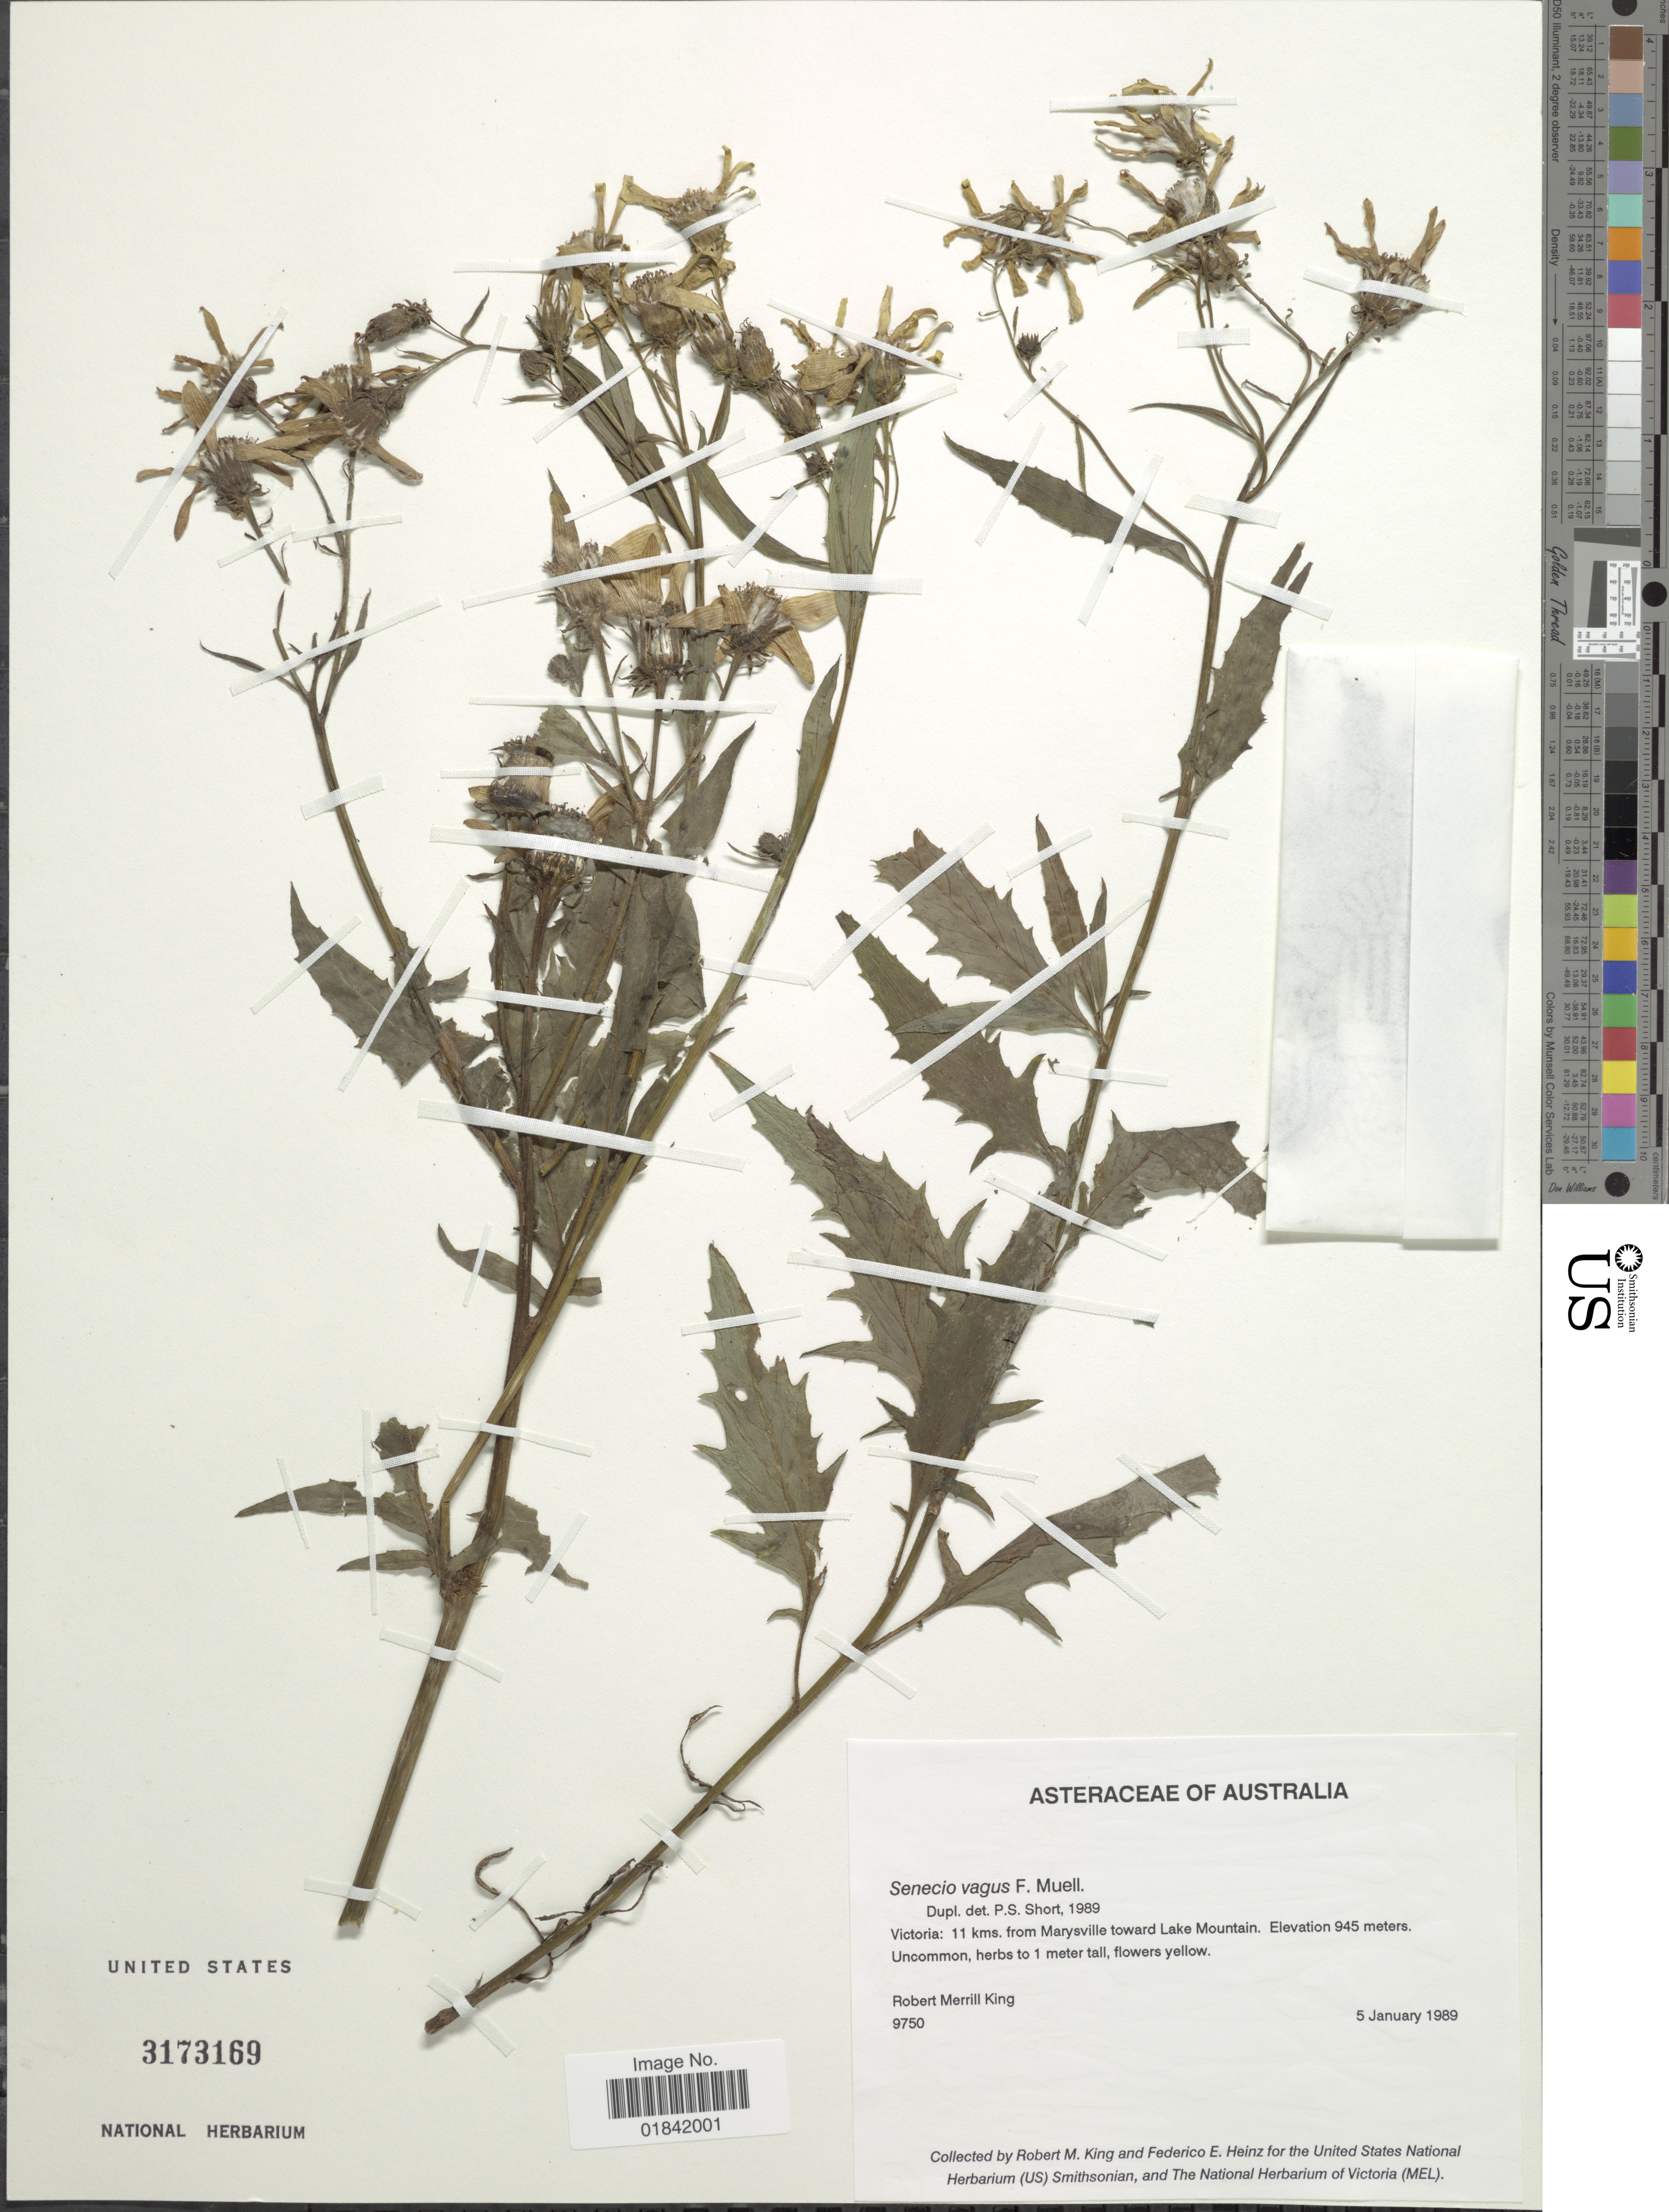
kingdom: Plantae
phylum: Tracheophyta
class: Magnoliopsida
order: Asterales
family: Asteraceae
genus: Senecio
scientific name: Senecio vagus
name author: F. Muell.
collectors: R. M. King & F. Heinz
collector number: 9750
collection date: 1989-01-05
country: Australia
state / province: Victoria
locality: Victoria, 11 kms, from Marysville toward Lake Mountain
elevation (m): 945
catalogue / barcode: US 3173169